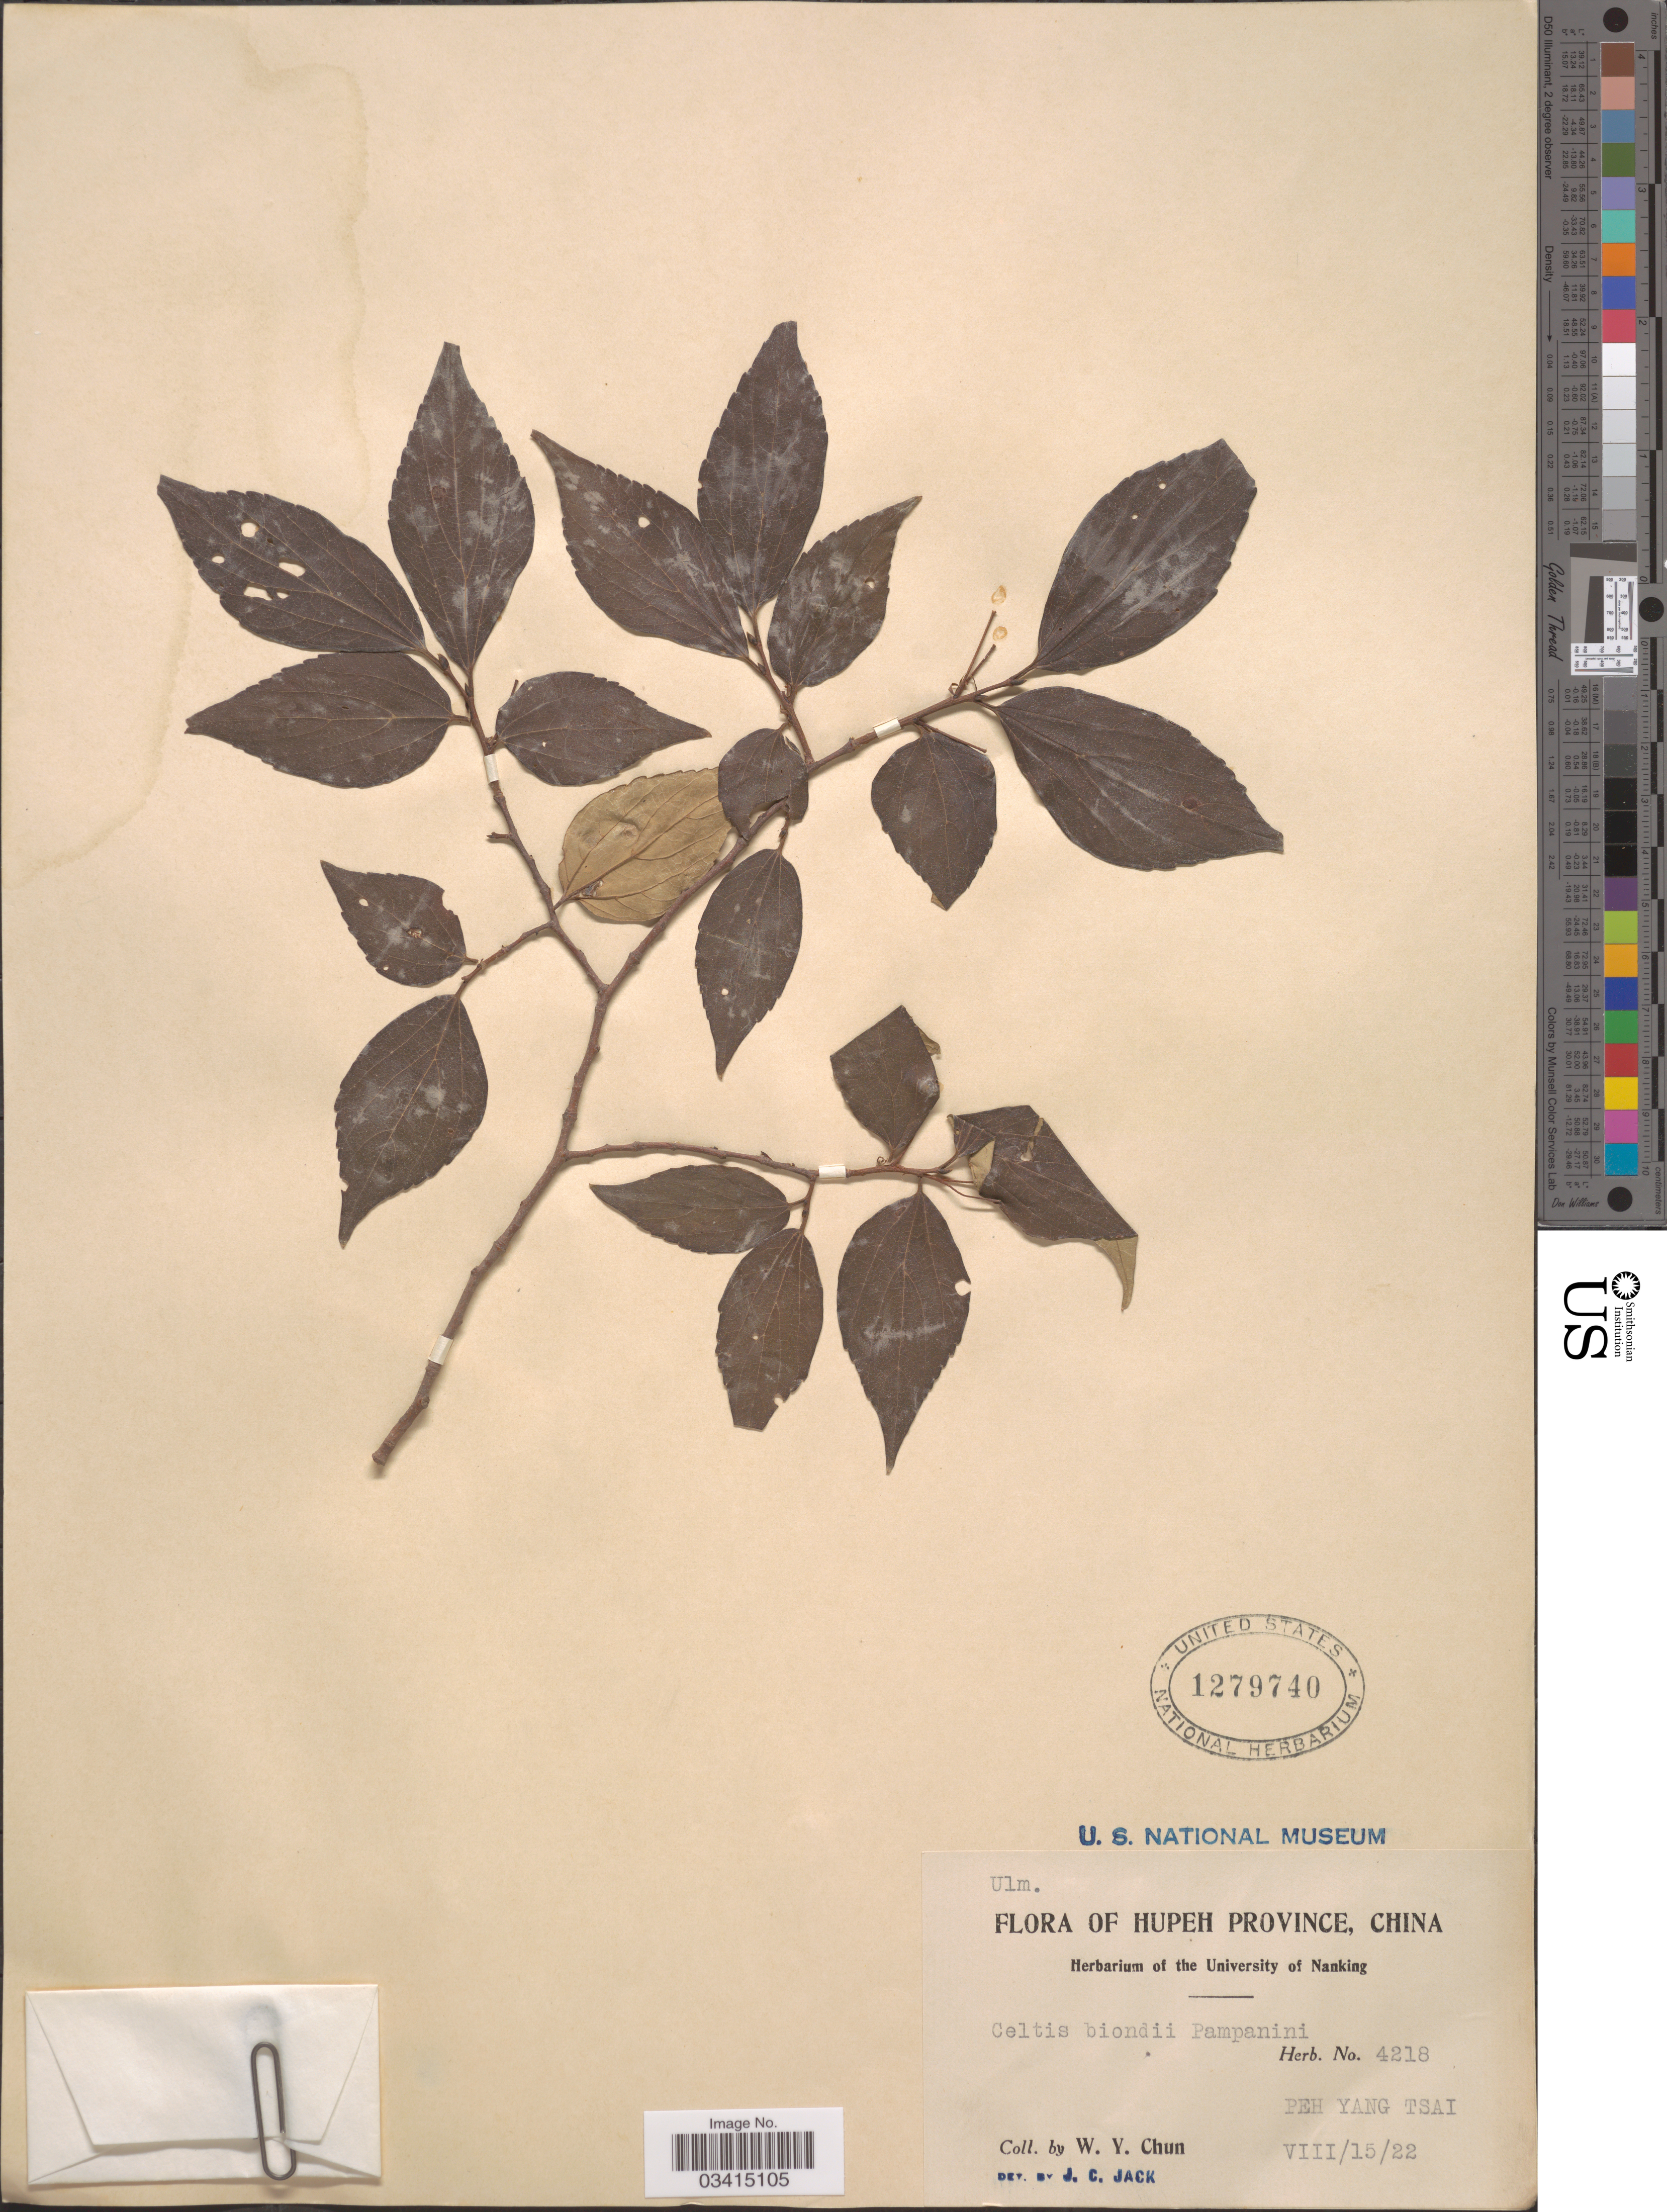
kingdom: Plantae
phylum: Tracheophyta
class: Magnoliopsida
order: Rosales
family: Cannabaceae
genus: Celtis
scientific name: Celtis biondii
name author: Pamp.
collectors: W. Y. Chun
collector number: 4218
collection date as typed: Transcribed d/m/y: 15/8/22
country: China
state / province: Hubei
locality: Hupeh Province. Peh Yang Tsai.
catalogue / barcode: US 1279740